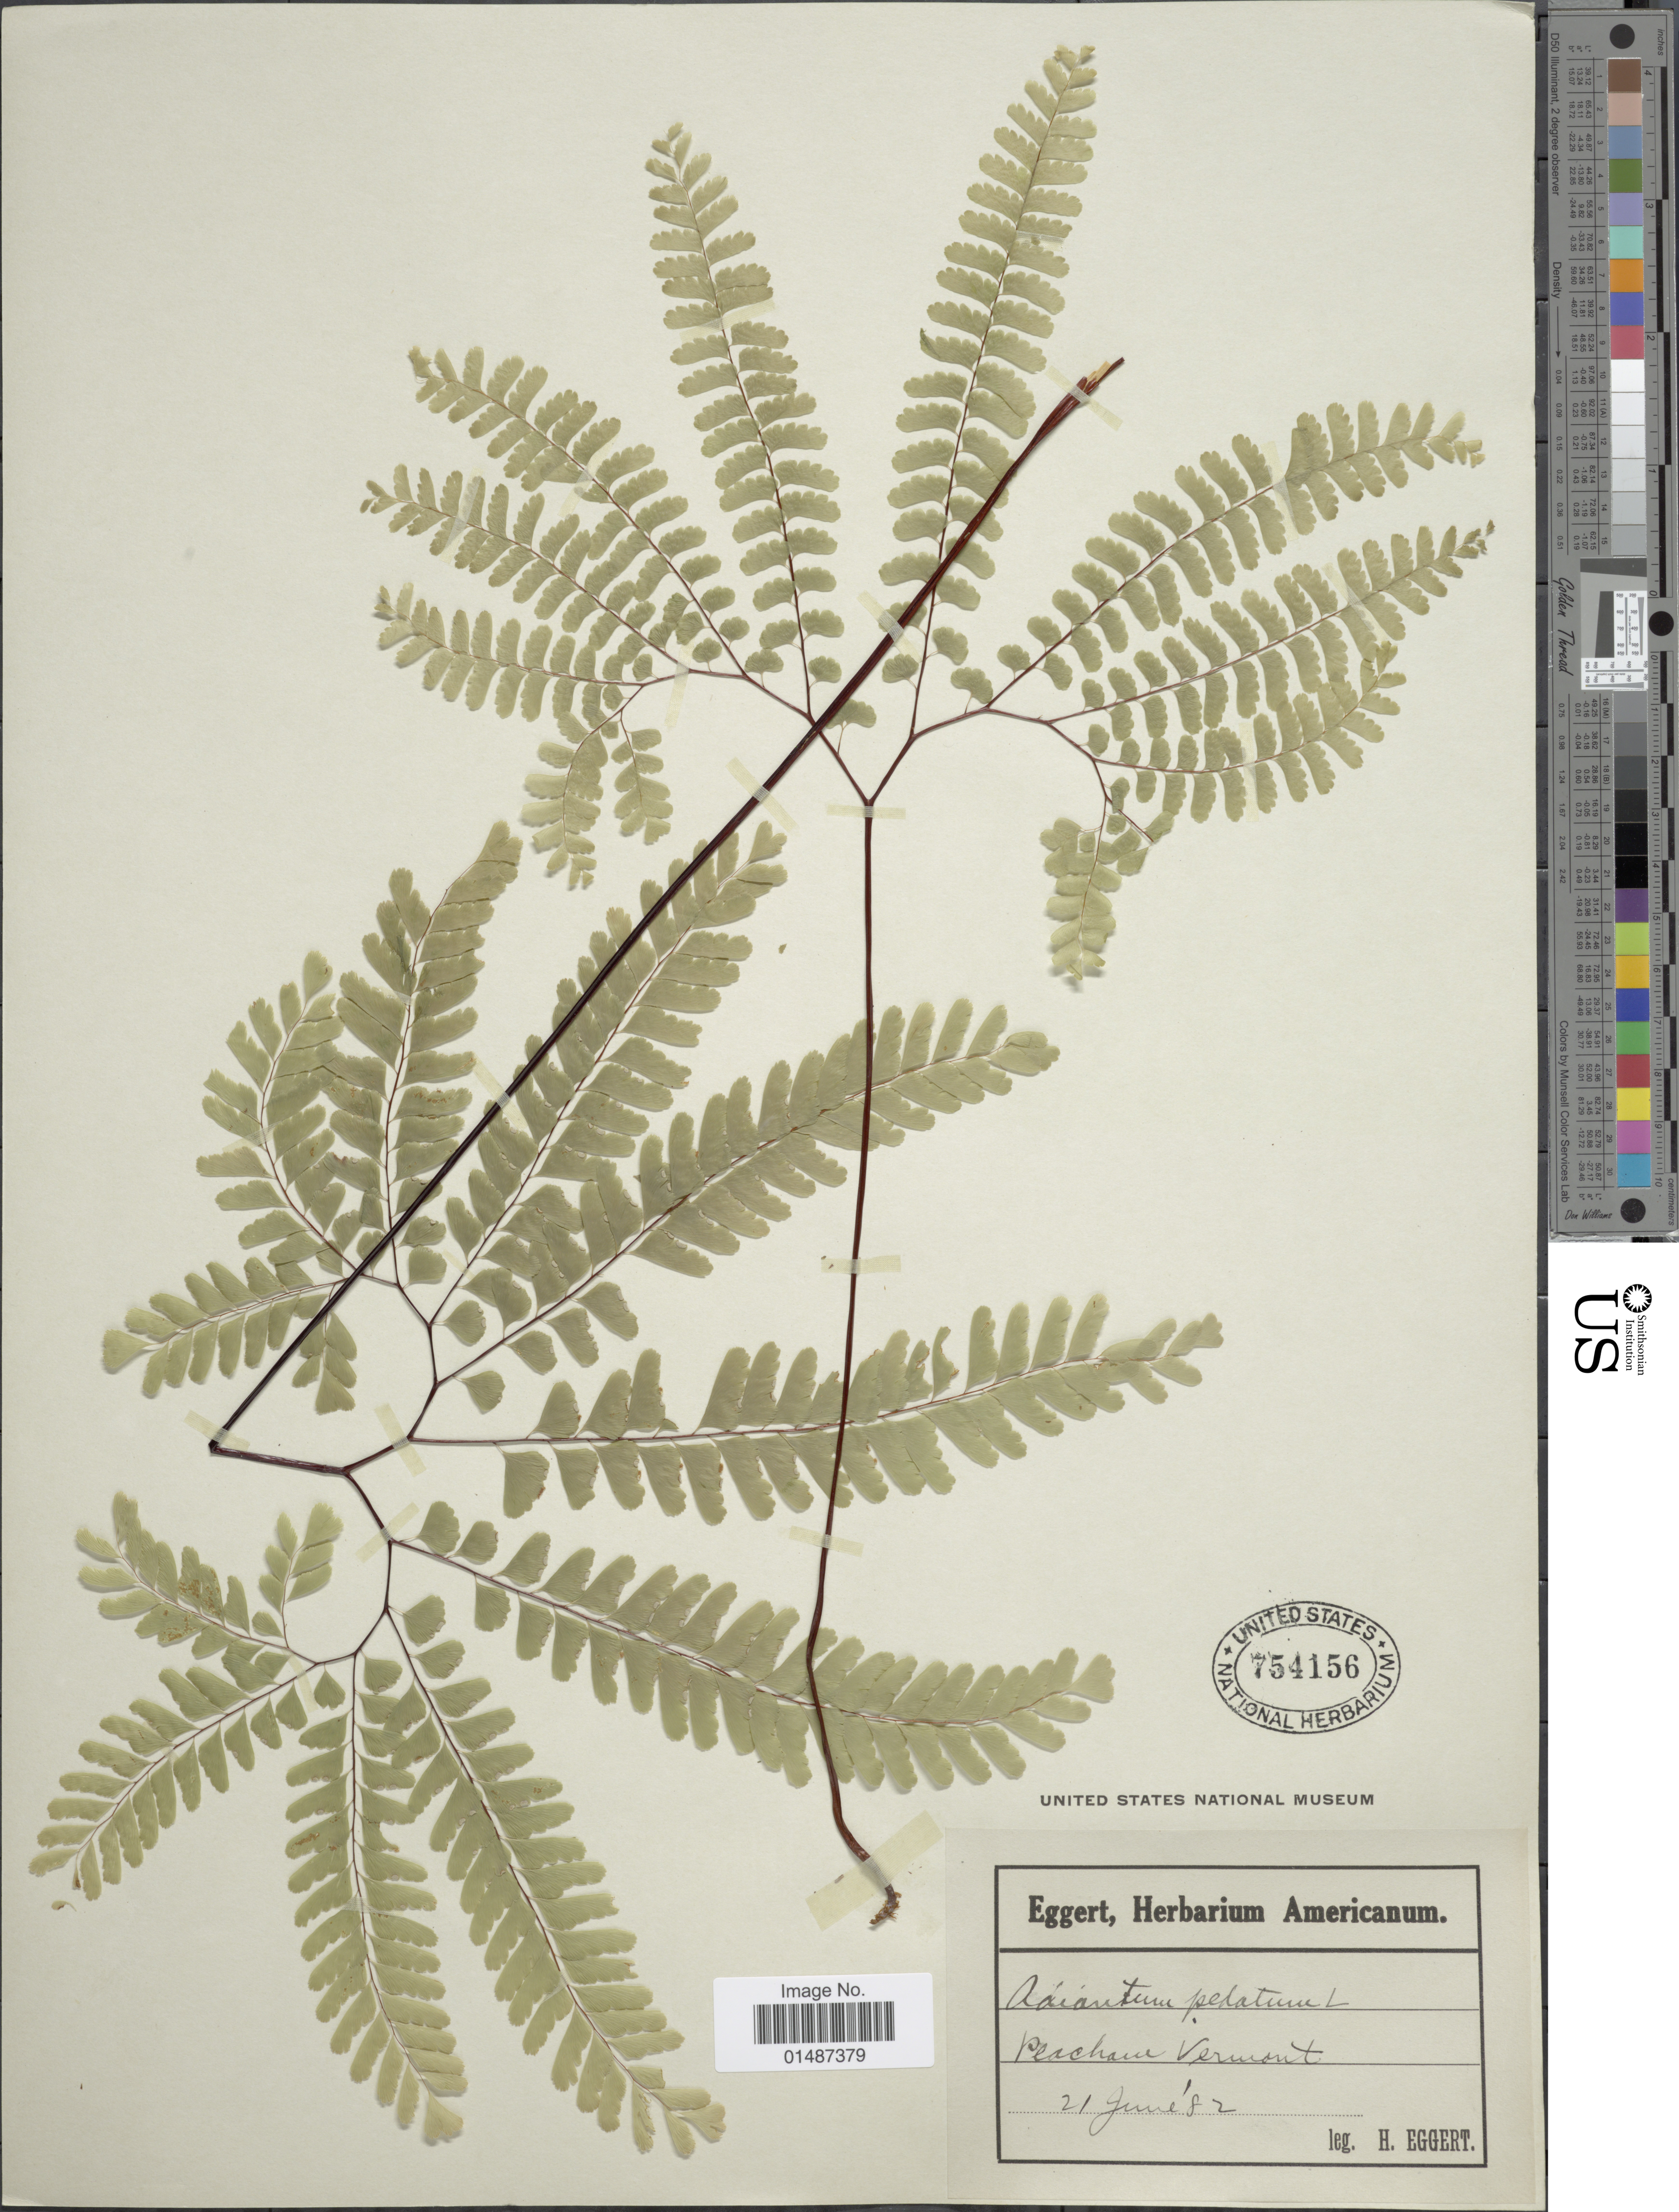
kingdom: Plantae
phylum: Tracheophyta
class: Polypodiopsida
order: Polypodiales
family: Pteridaceae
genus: Adiantum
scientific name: Adiantum pedatum var. pedatum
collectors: H. Eggert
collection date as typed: Transcribed d/m/y: 21/6/82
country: United States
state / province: Vermont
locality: Peacham.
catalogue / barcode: US 754156